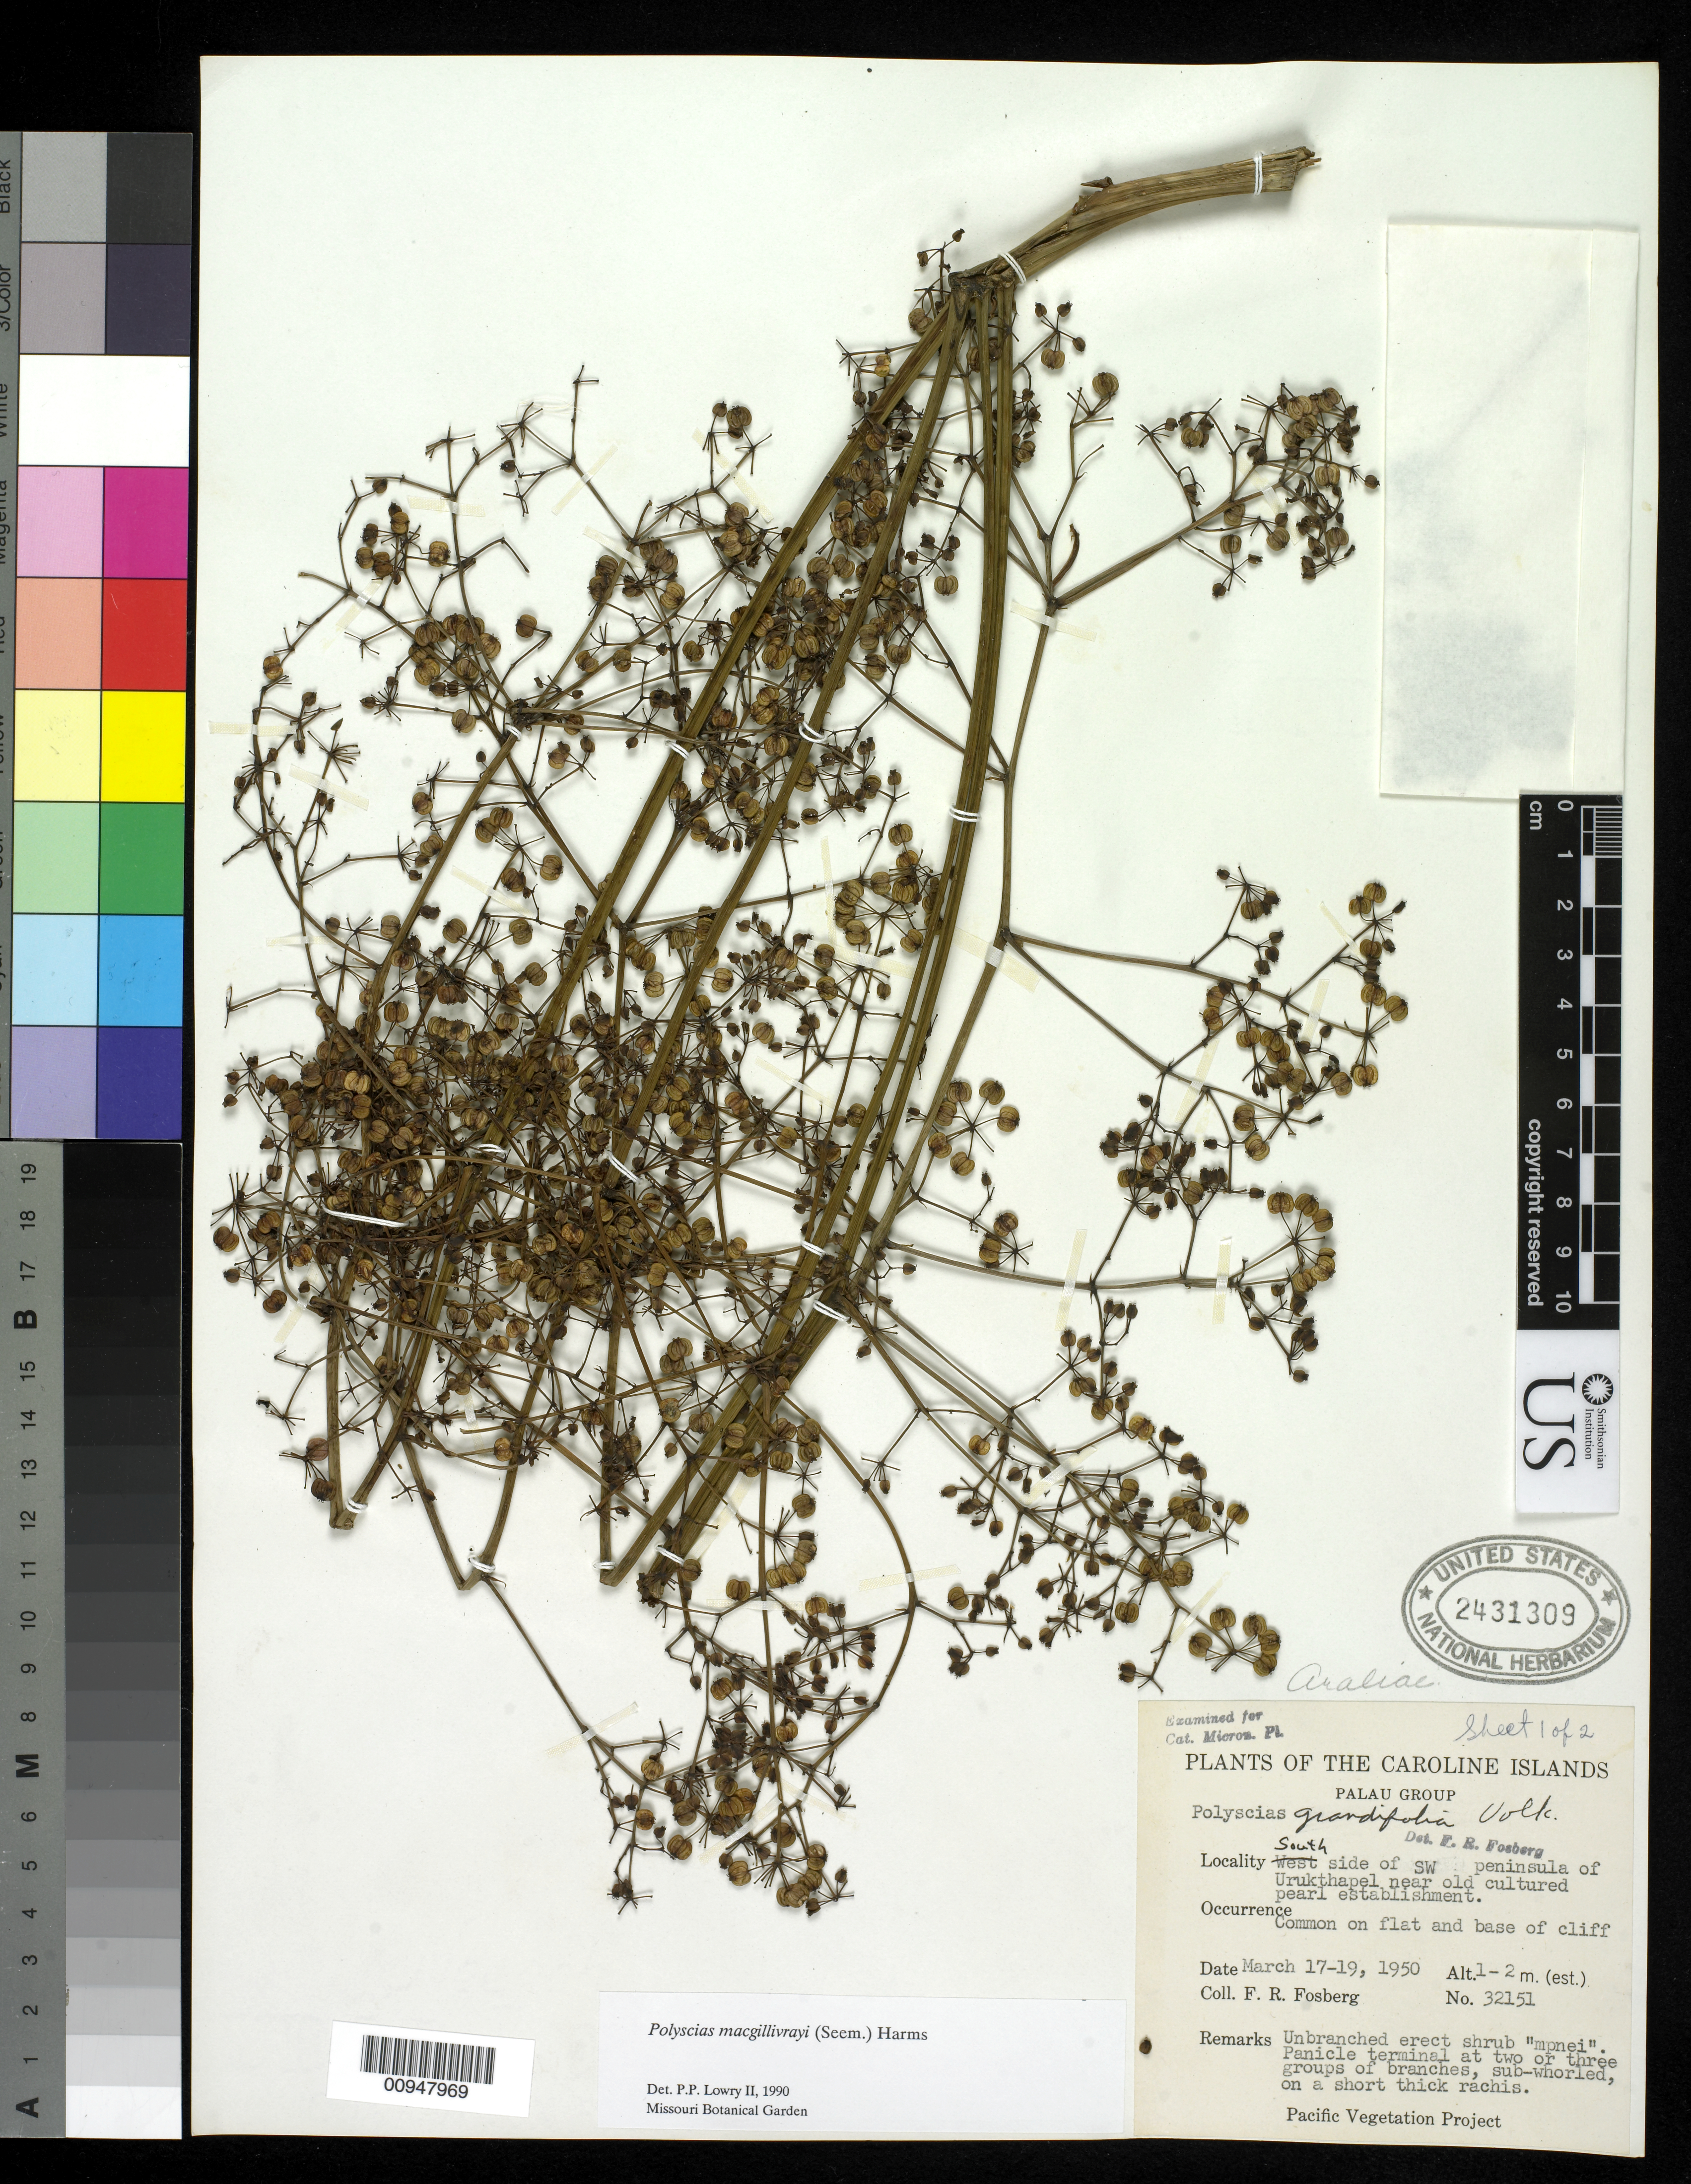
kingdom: Plantae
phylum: Tracheophyta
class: Magnoliopsida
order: Apiales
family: Araliaceae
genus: Polyscias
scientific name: Polyscias macgillivrayi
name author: Harms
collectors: F. R. Fosberg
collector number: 32151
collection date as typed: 17 Mar 1950 to 19 Mar 1950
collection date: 1950-03-17/1950-03-19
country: Palau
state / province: Koror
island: Ngeruktabel (Urukthapel)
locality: S. side of SW peninsula Urukthapel near old cultured pearl establishment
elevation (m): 1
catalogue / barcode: US 2431309